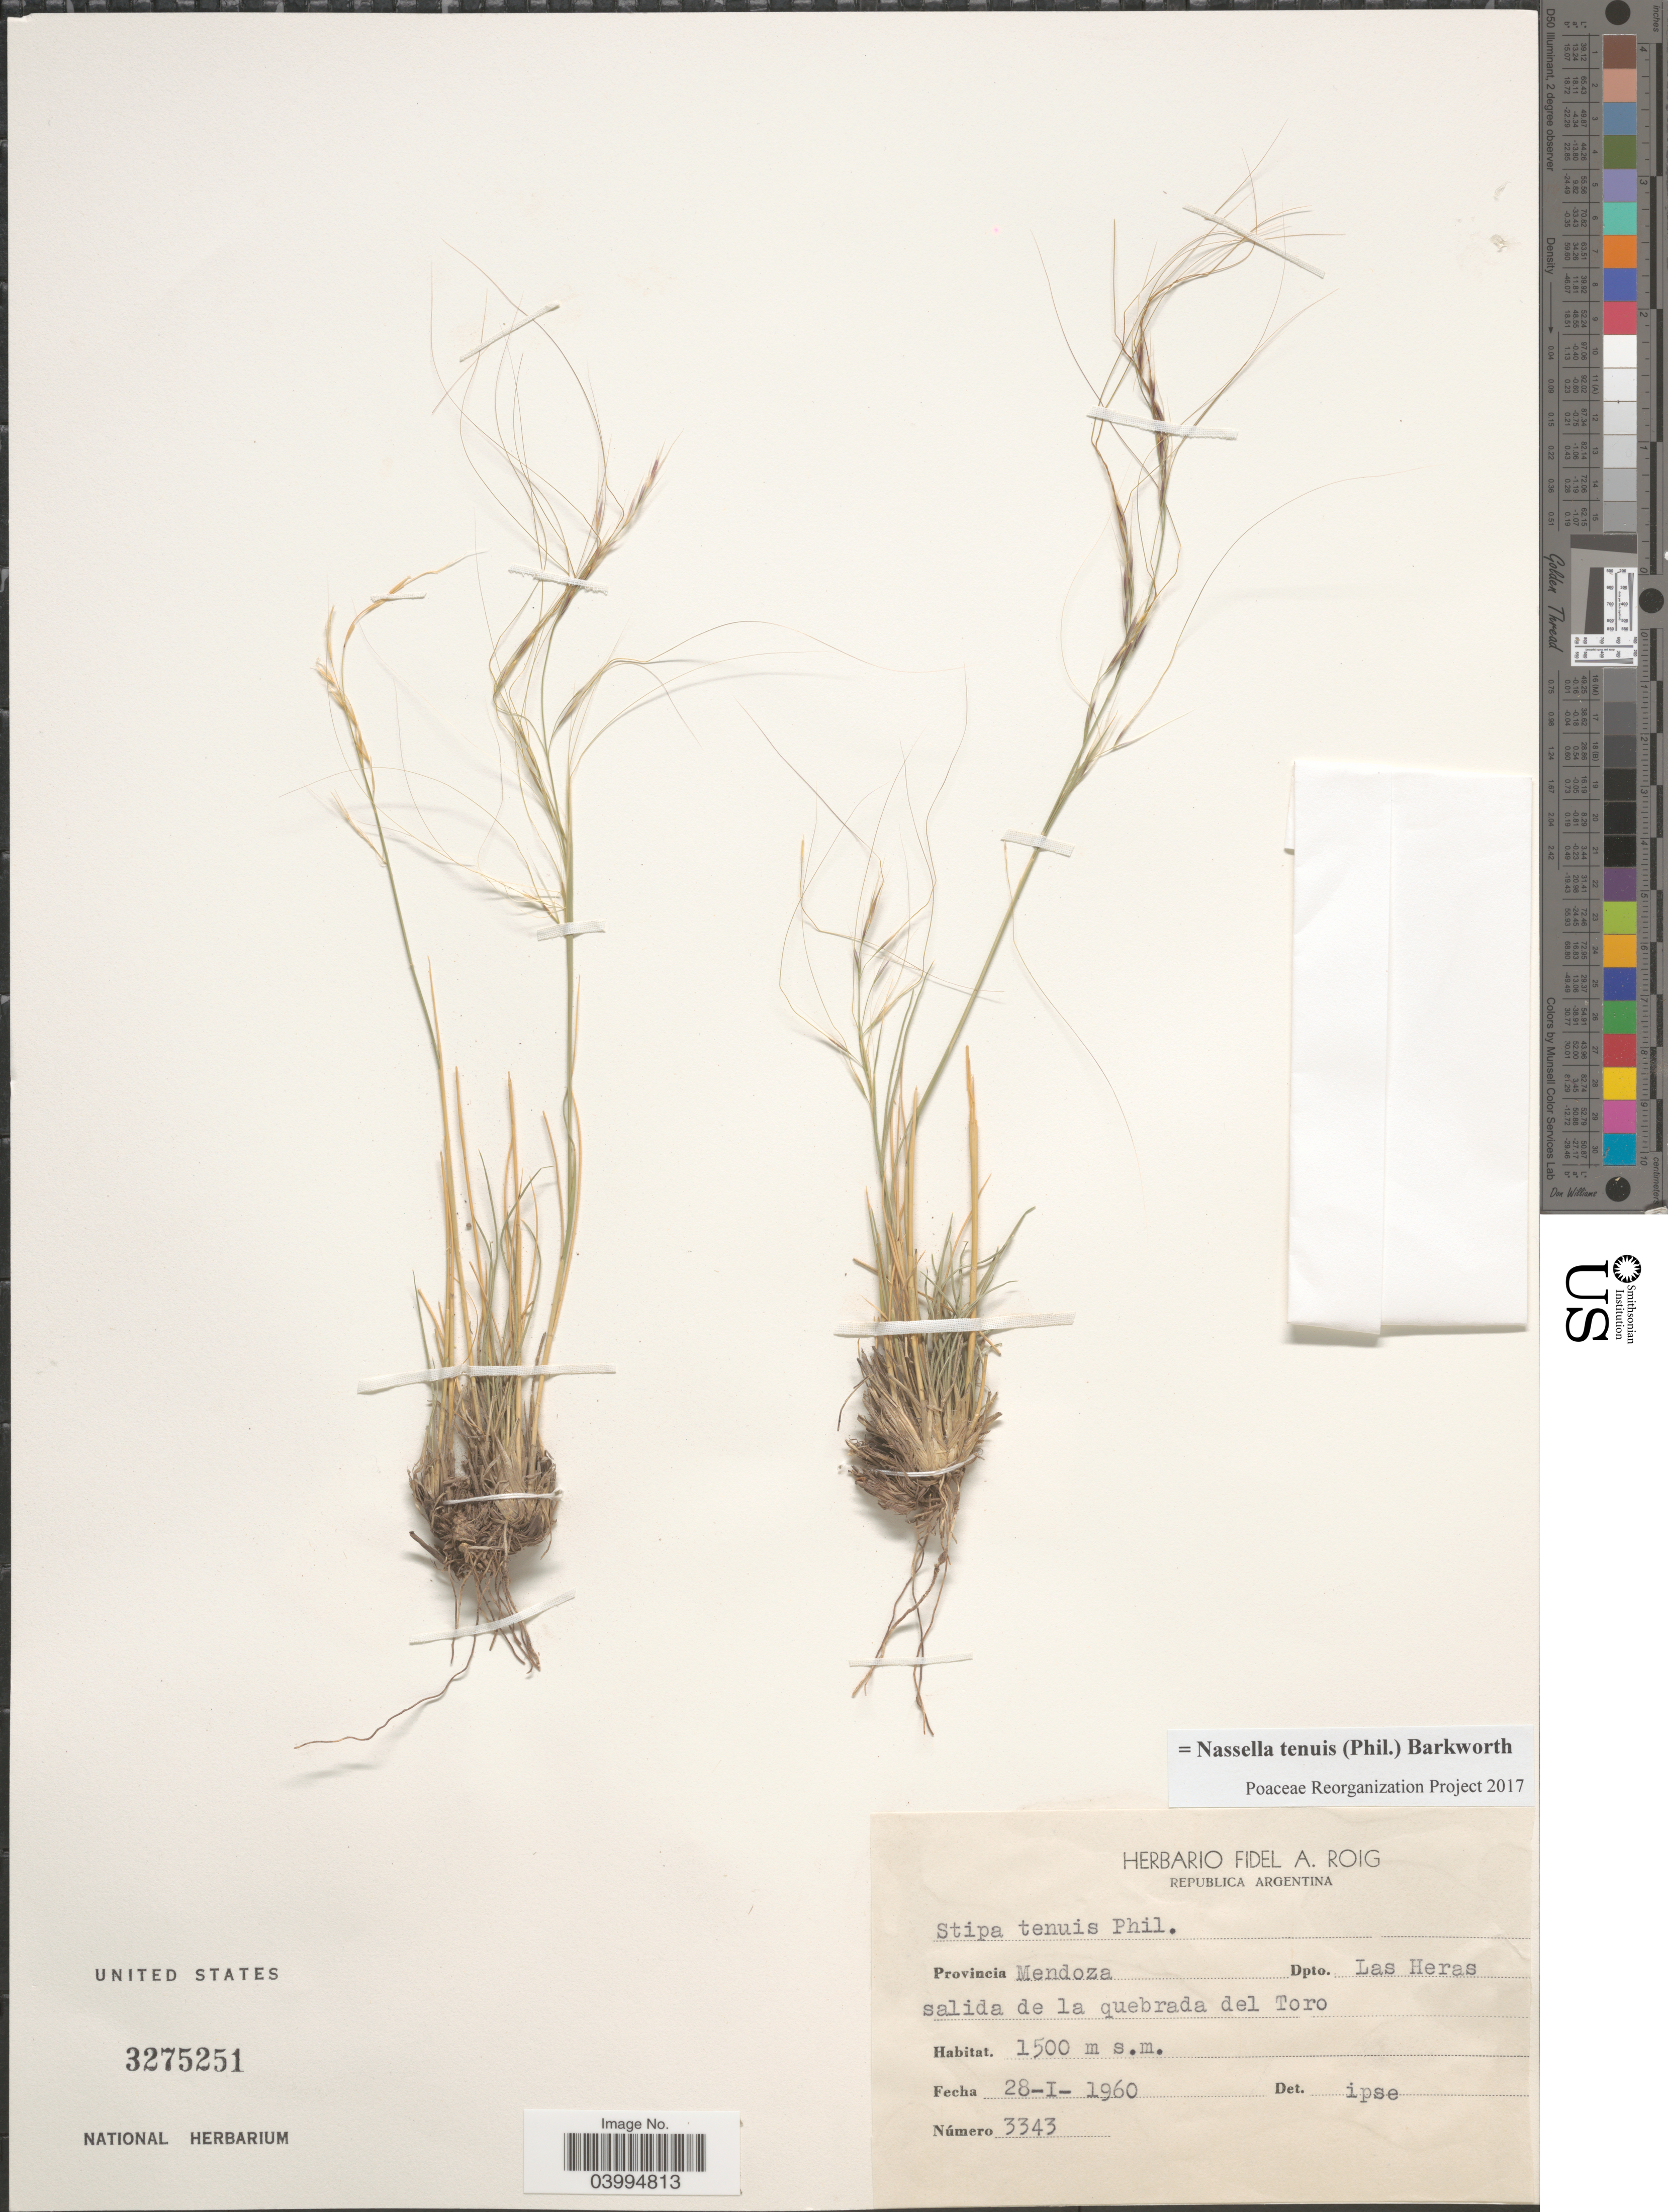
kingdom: Plantae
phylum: Tracheophyta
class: Liliopsida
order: Poales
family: Poaceae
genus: Nassella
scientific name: Nassella tenuis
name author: (Phil.) Barkworth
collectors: Ex Herb. Fidel A. Roig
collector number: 3343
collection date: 1960-01-28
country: Argentina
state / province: Mendoza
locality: Dpto. Las Heras salida de la quebrada del Toro.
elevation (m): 1500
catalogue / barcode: US 3275251